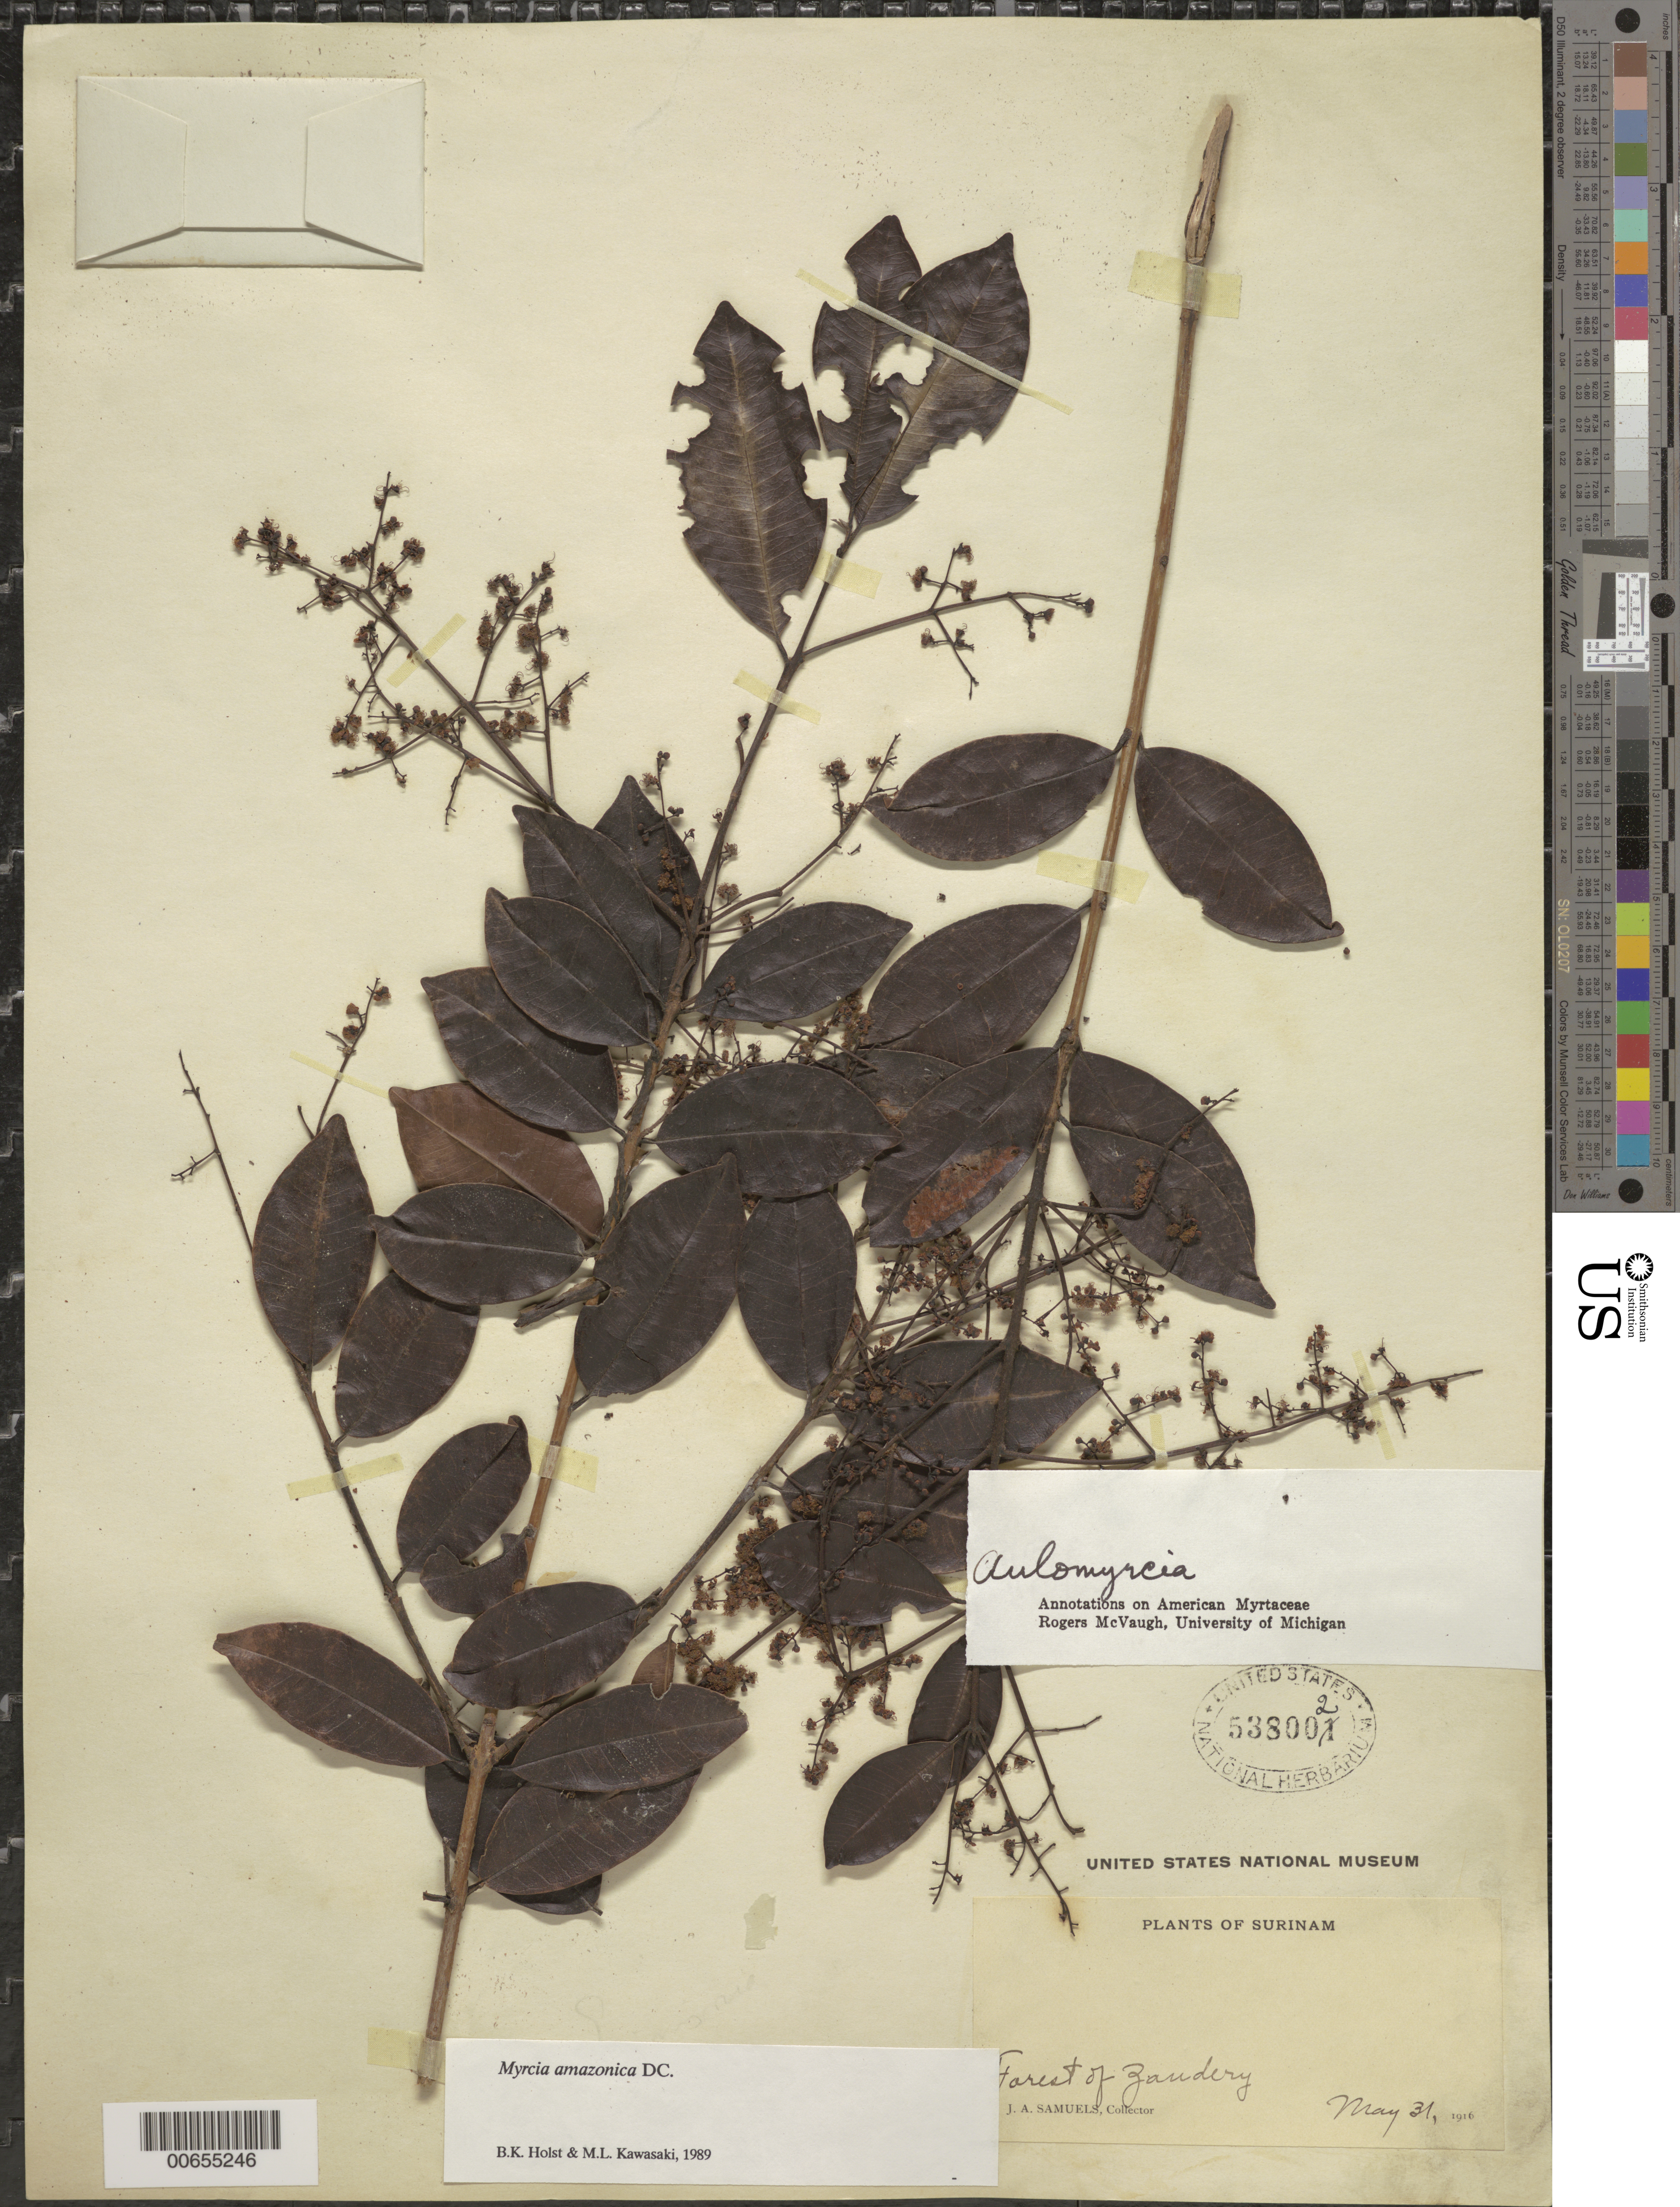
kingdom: Plantae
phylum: Tracheophyta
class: Magnoliopsida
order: Myrtales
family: Myrtaceae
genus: Myrcia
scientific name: Myrcia amazonica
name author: DC.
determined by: Holst, Bruce K.; Kawasaki, María L.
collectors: J. A. Samuels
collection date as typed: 31-May-16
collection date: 1916-05-31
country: Suriname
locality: Zanderij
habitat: Forest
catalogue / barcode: US 538002